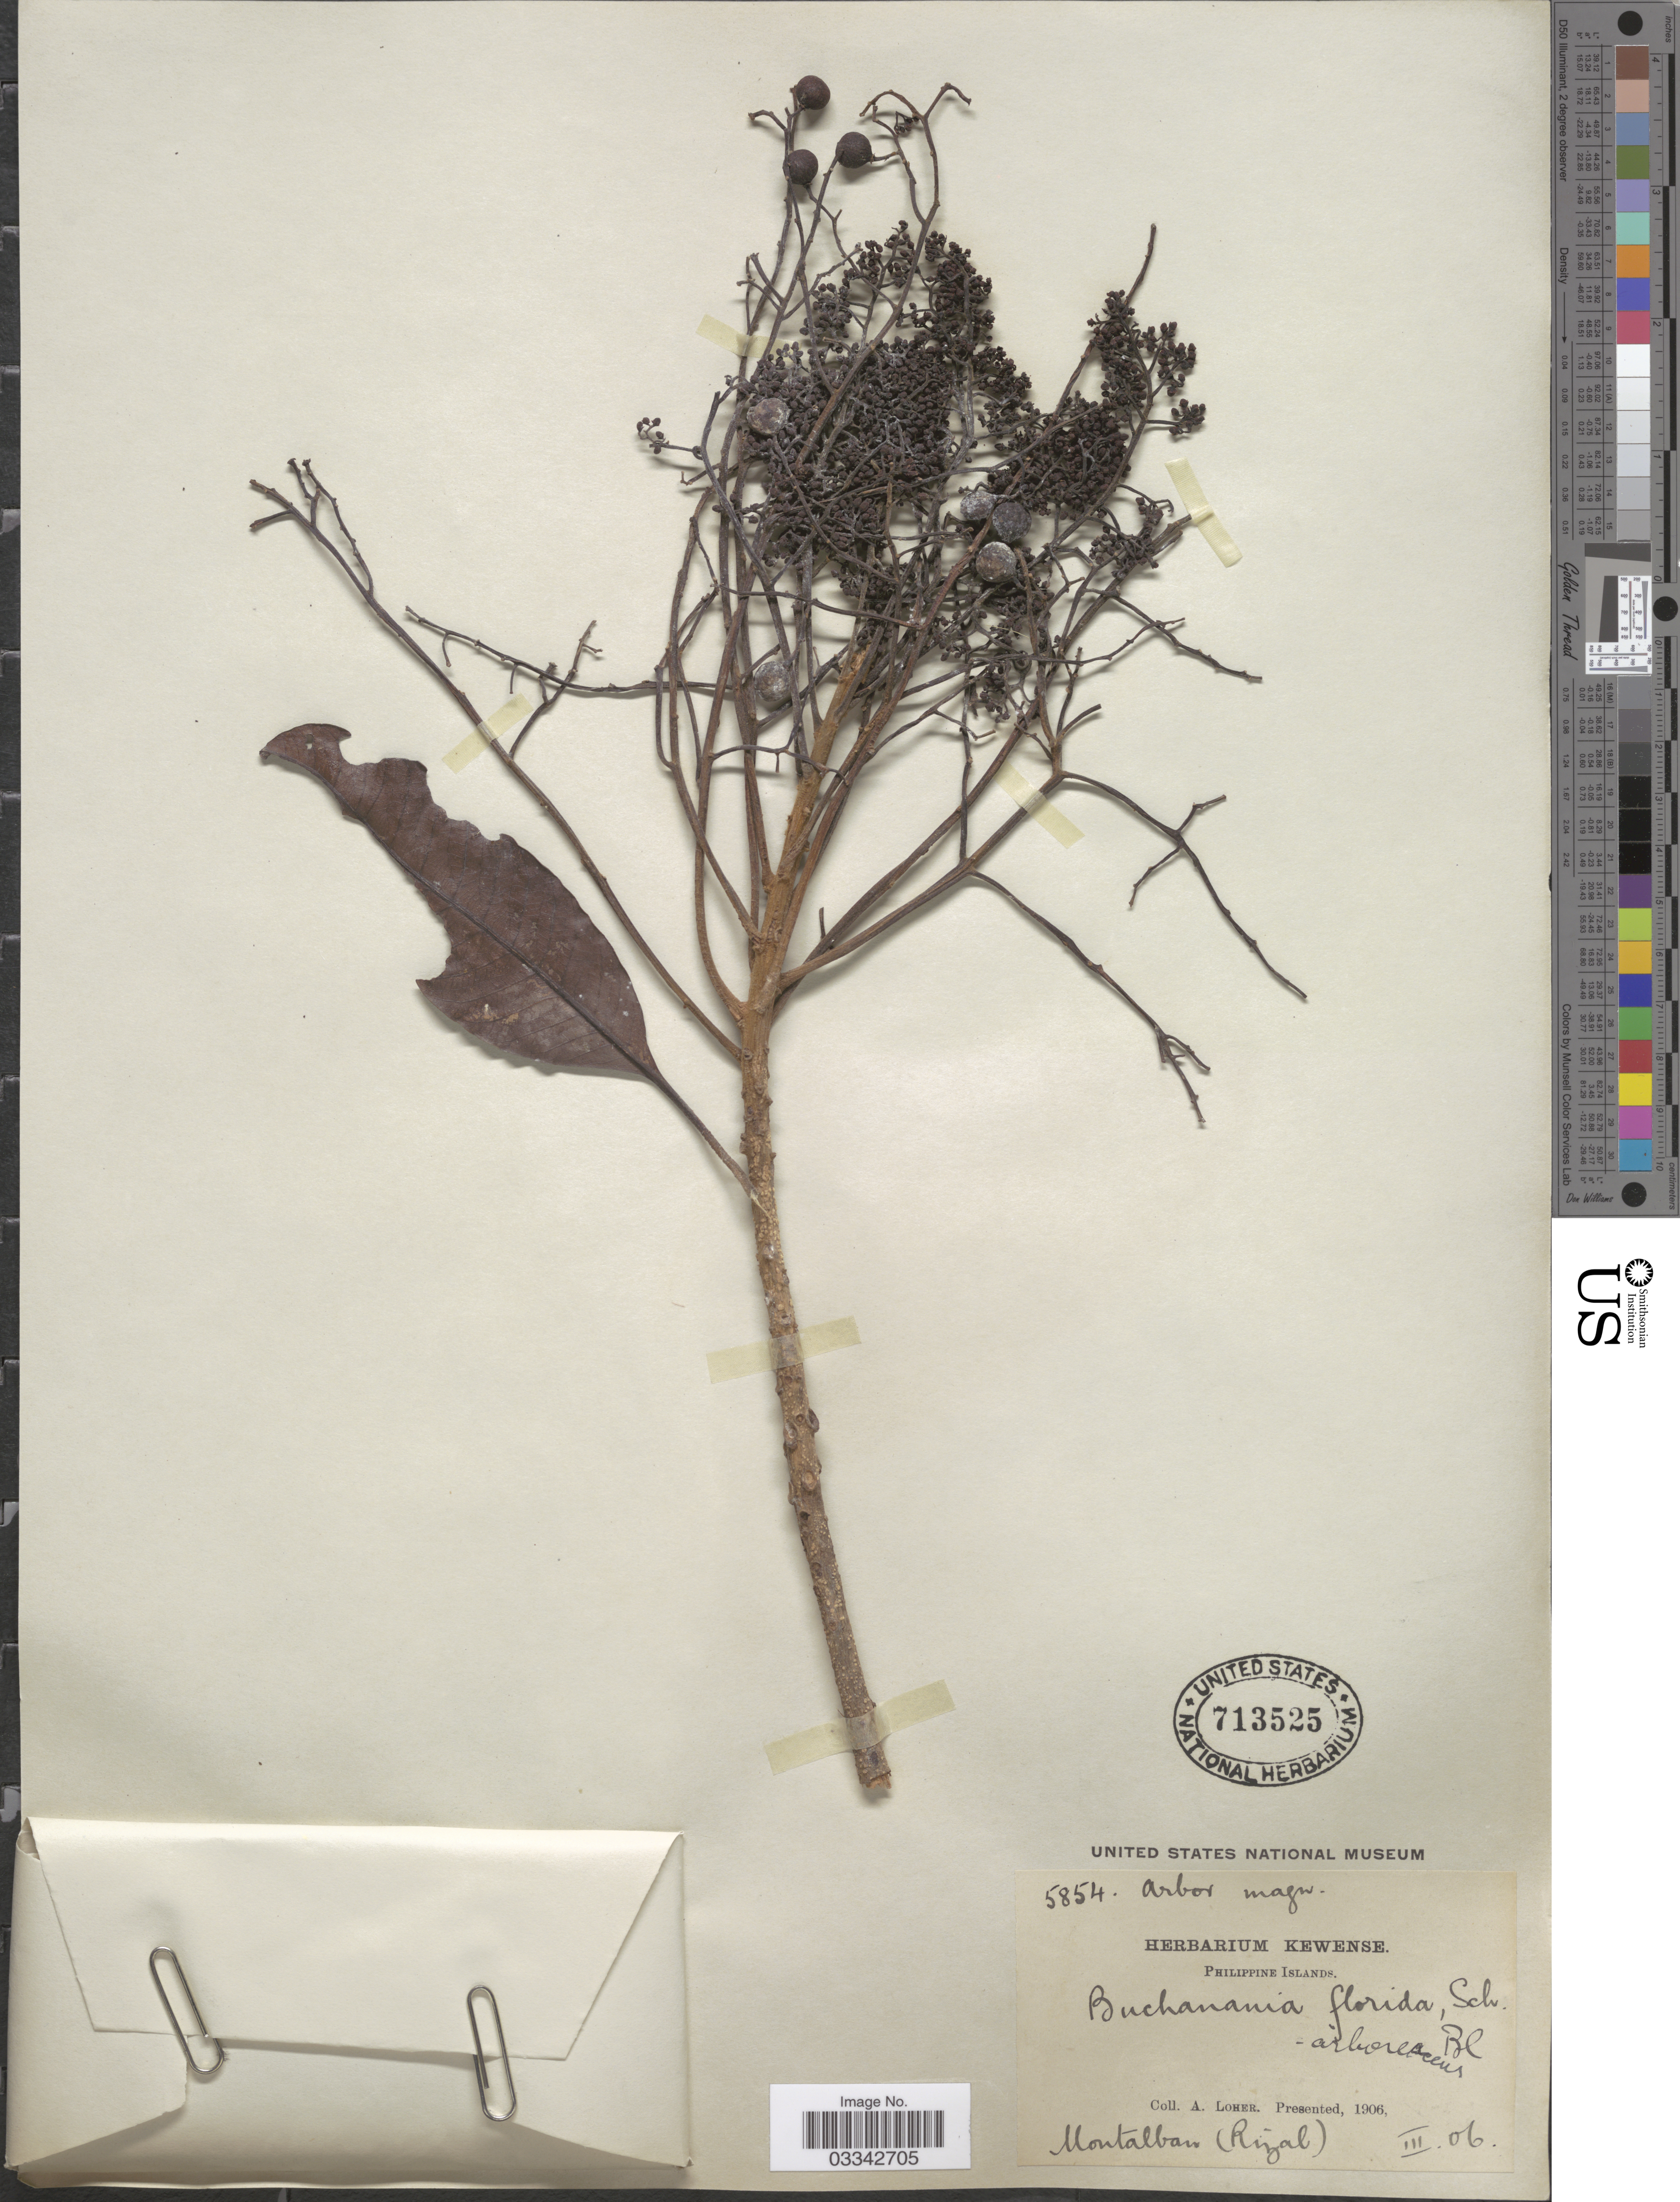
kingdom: Plantae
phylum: Tracheophyta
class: Magnoliopsida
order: Sapindales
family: Anacardiaceae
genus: Buchanania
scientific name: Buchanania arborescens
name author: (Blume) Blume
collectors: A. Loher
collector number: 5854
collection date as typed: Transcribed d/m/y: /3/6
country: Philippines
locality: Philippine Islands. Montalban (Rizal).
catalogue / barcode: US 713525